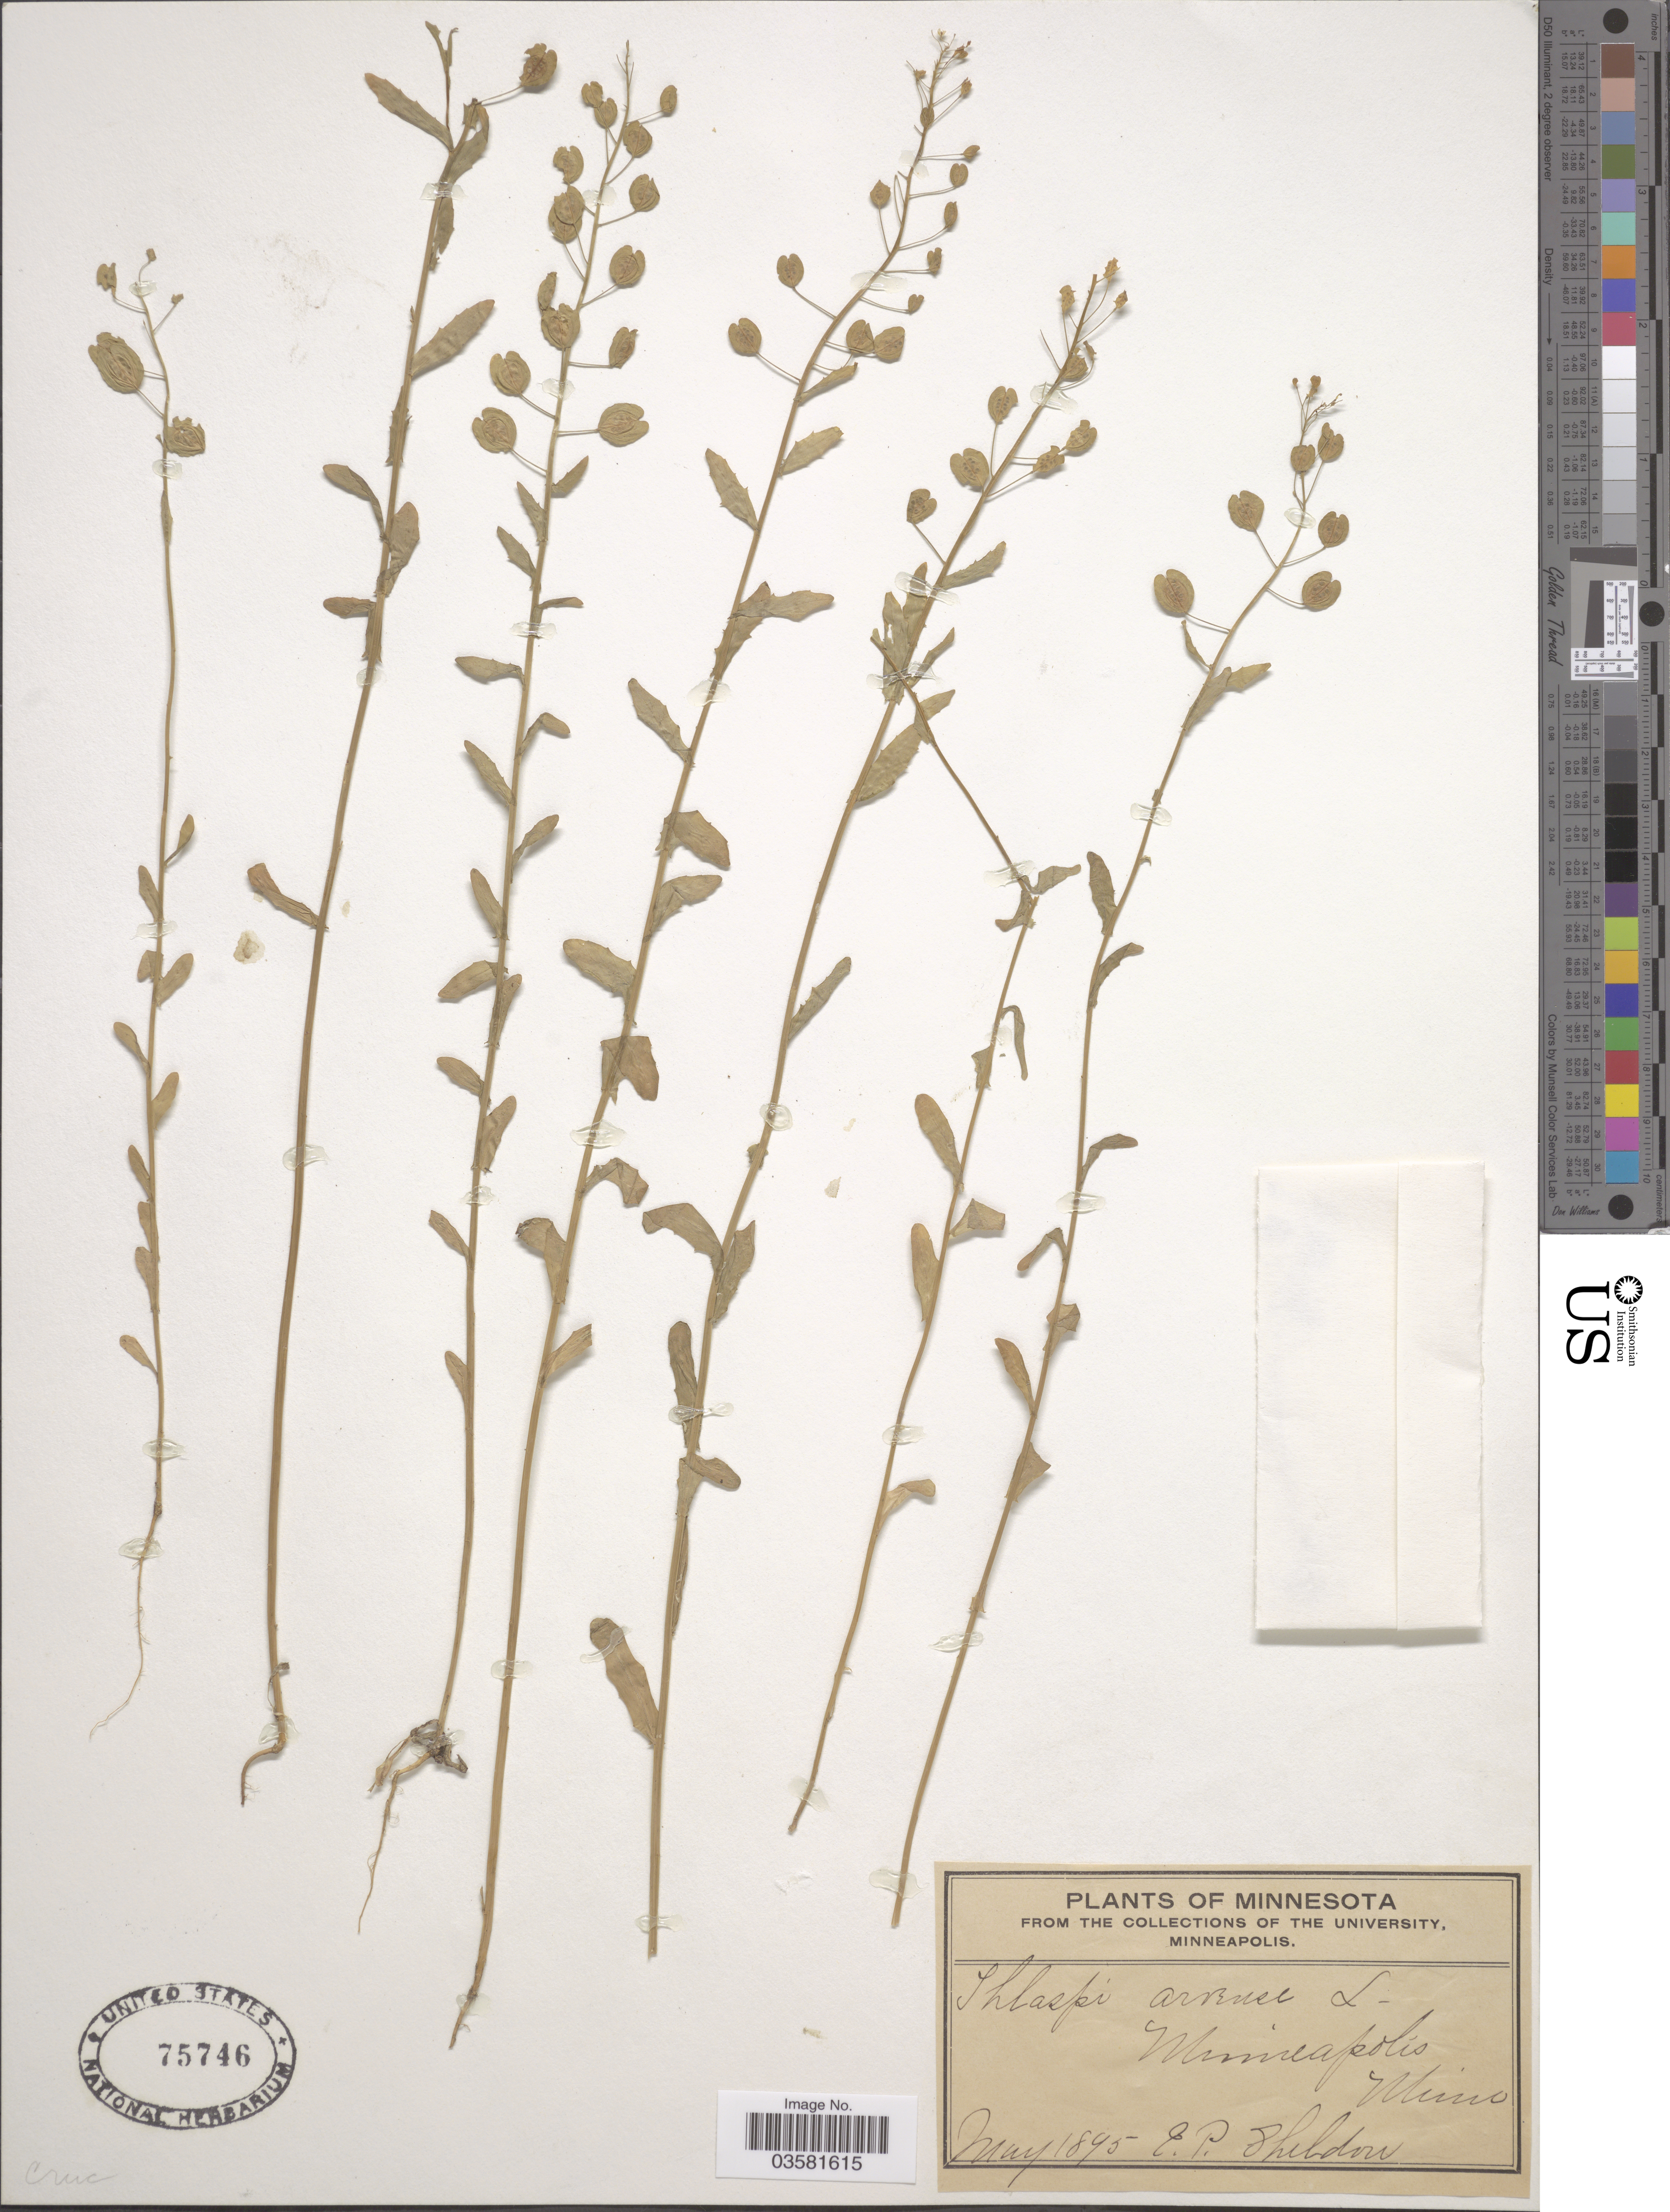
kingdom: Plantae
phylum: Tracheophyta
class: Magnoliopsida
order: Brassicales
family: Brassicaceae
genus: Thlaspi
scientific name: Thlaspi arvense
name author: L.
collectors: E. P. Sheldon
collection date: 1895-05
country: United States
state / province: Minnesota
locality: Minneapolis.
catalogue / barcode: US 75746